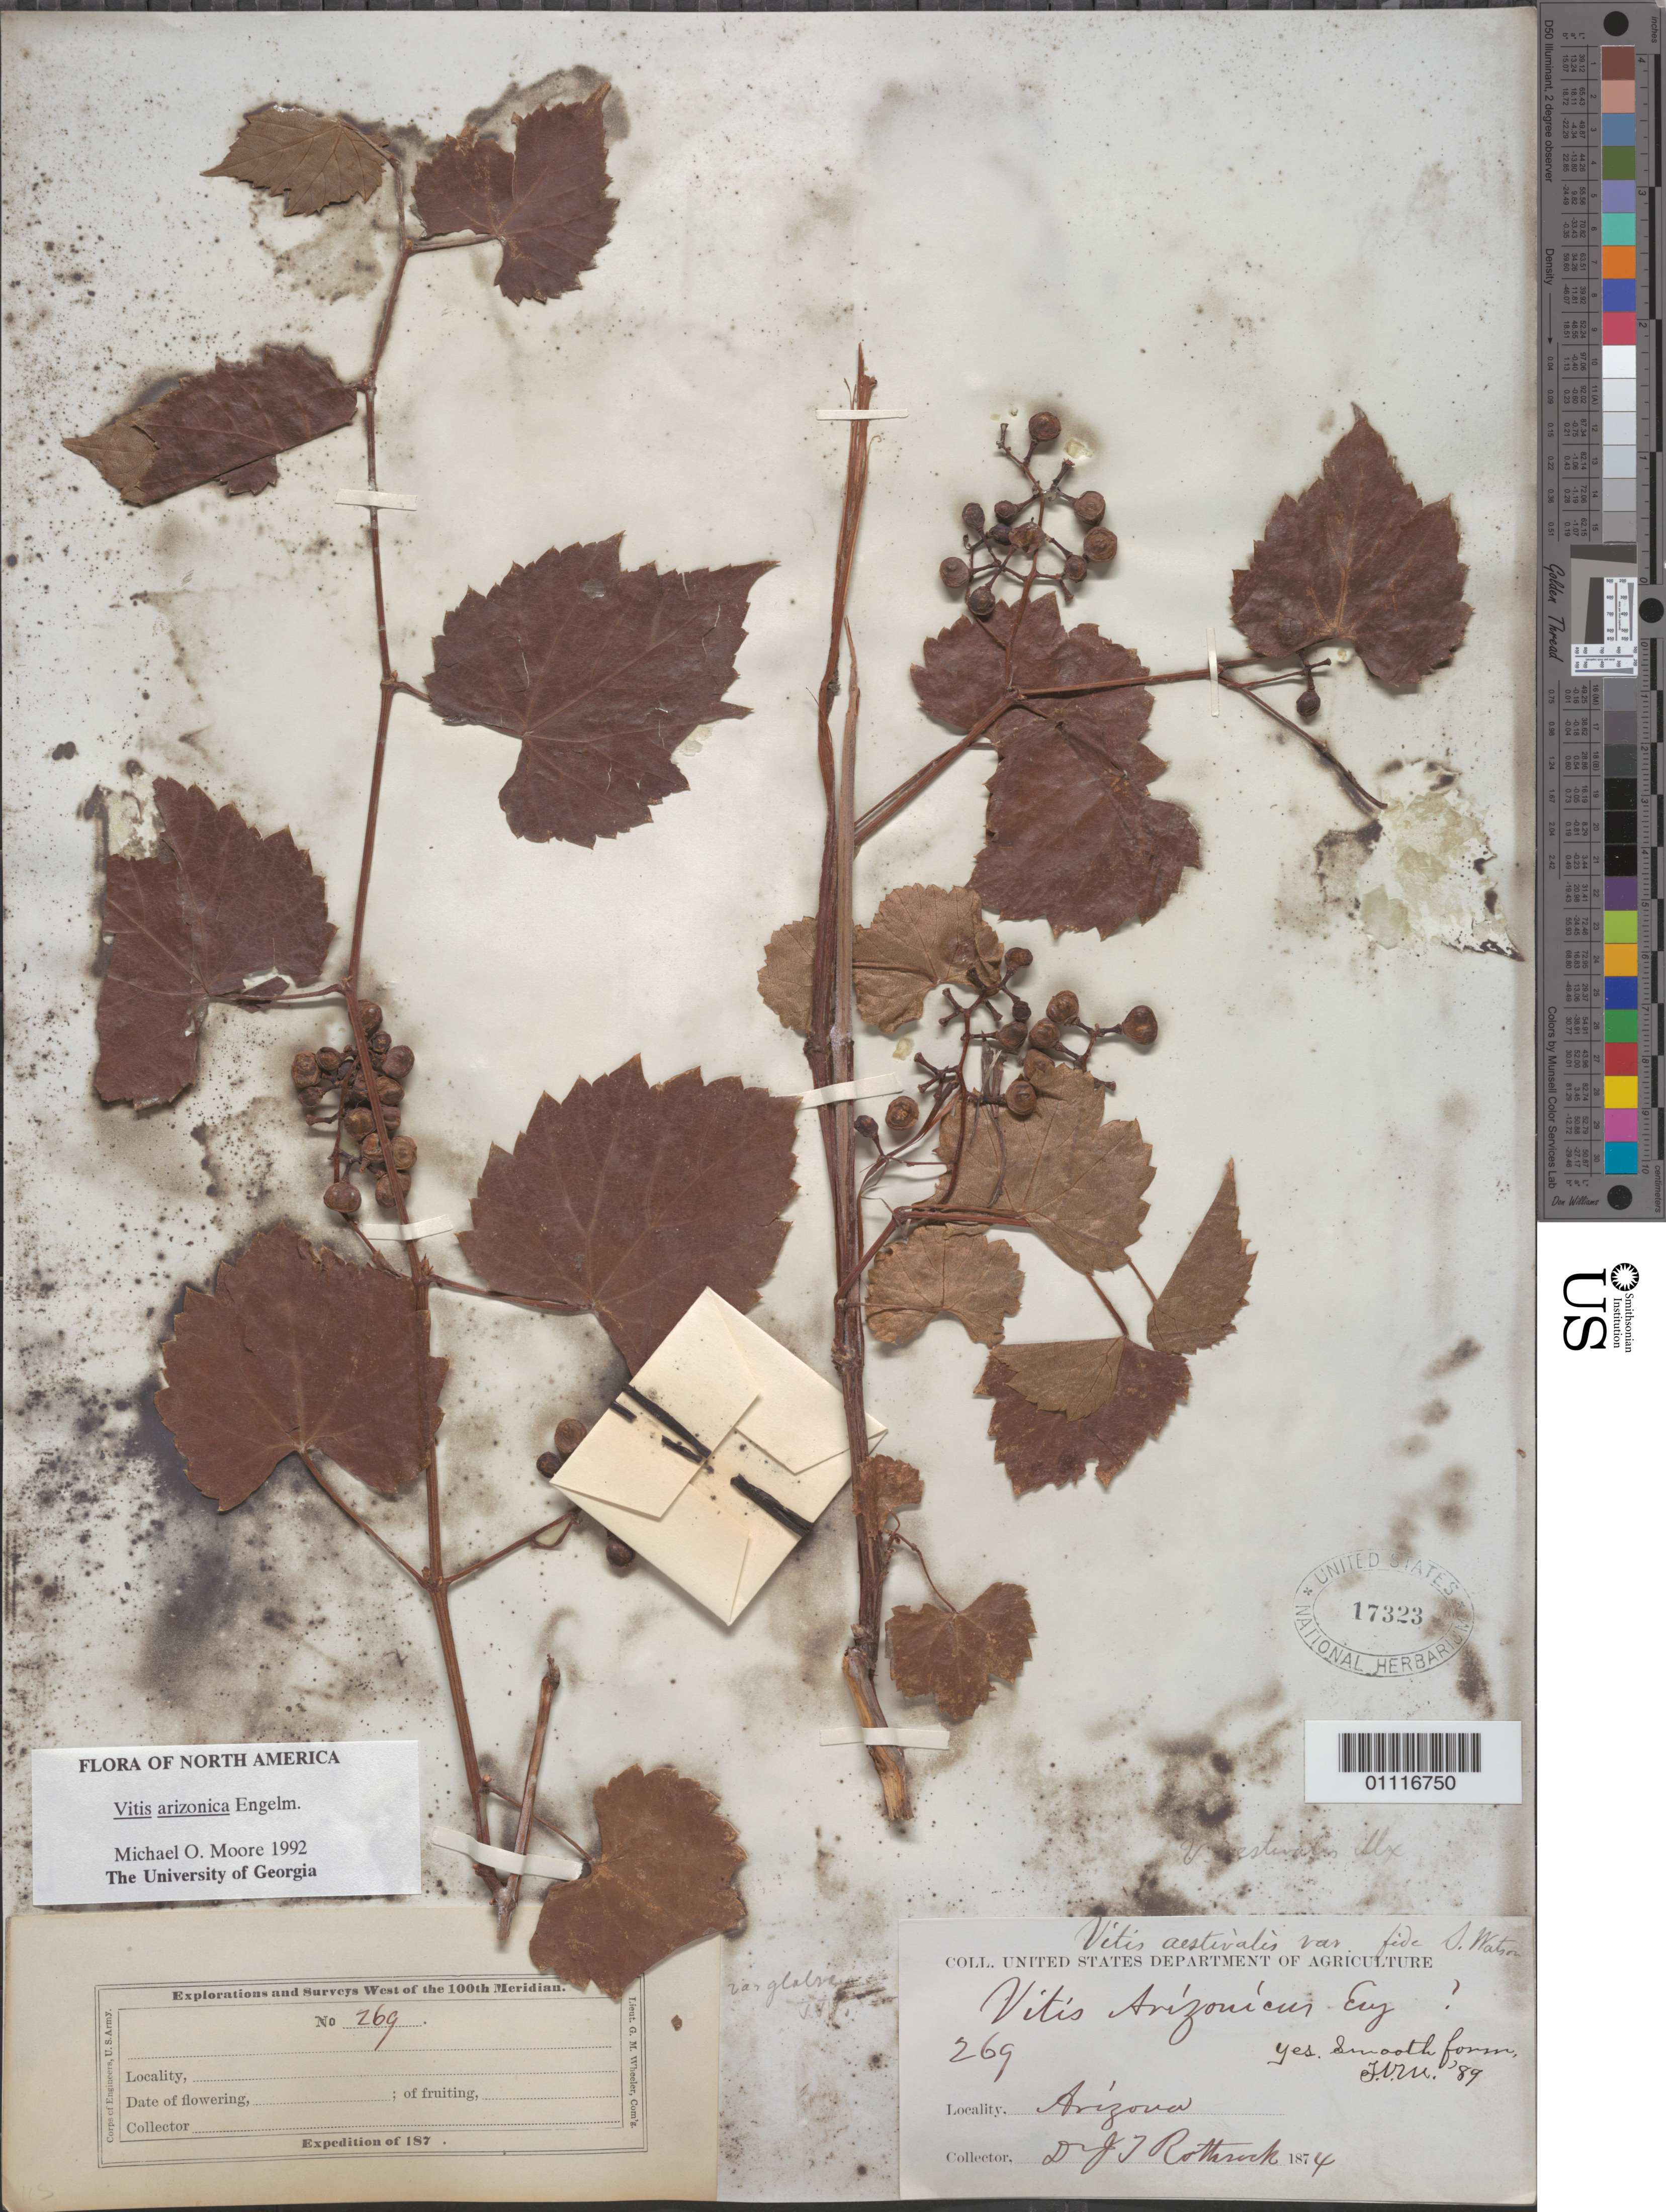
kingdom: Plantae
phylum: Tracheophyta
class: Magnoliopsida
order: Vitales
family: Vitaceae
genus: Vitis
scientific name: Vitis arizonica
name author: Engelm.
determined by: Moore, M. O.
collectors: J. T. Rothrock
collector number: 269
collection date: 1874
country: United States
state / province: Arizona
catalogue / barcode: US 17323